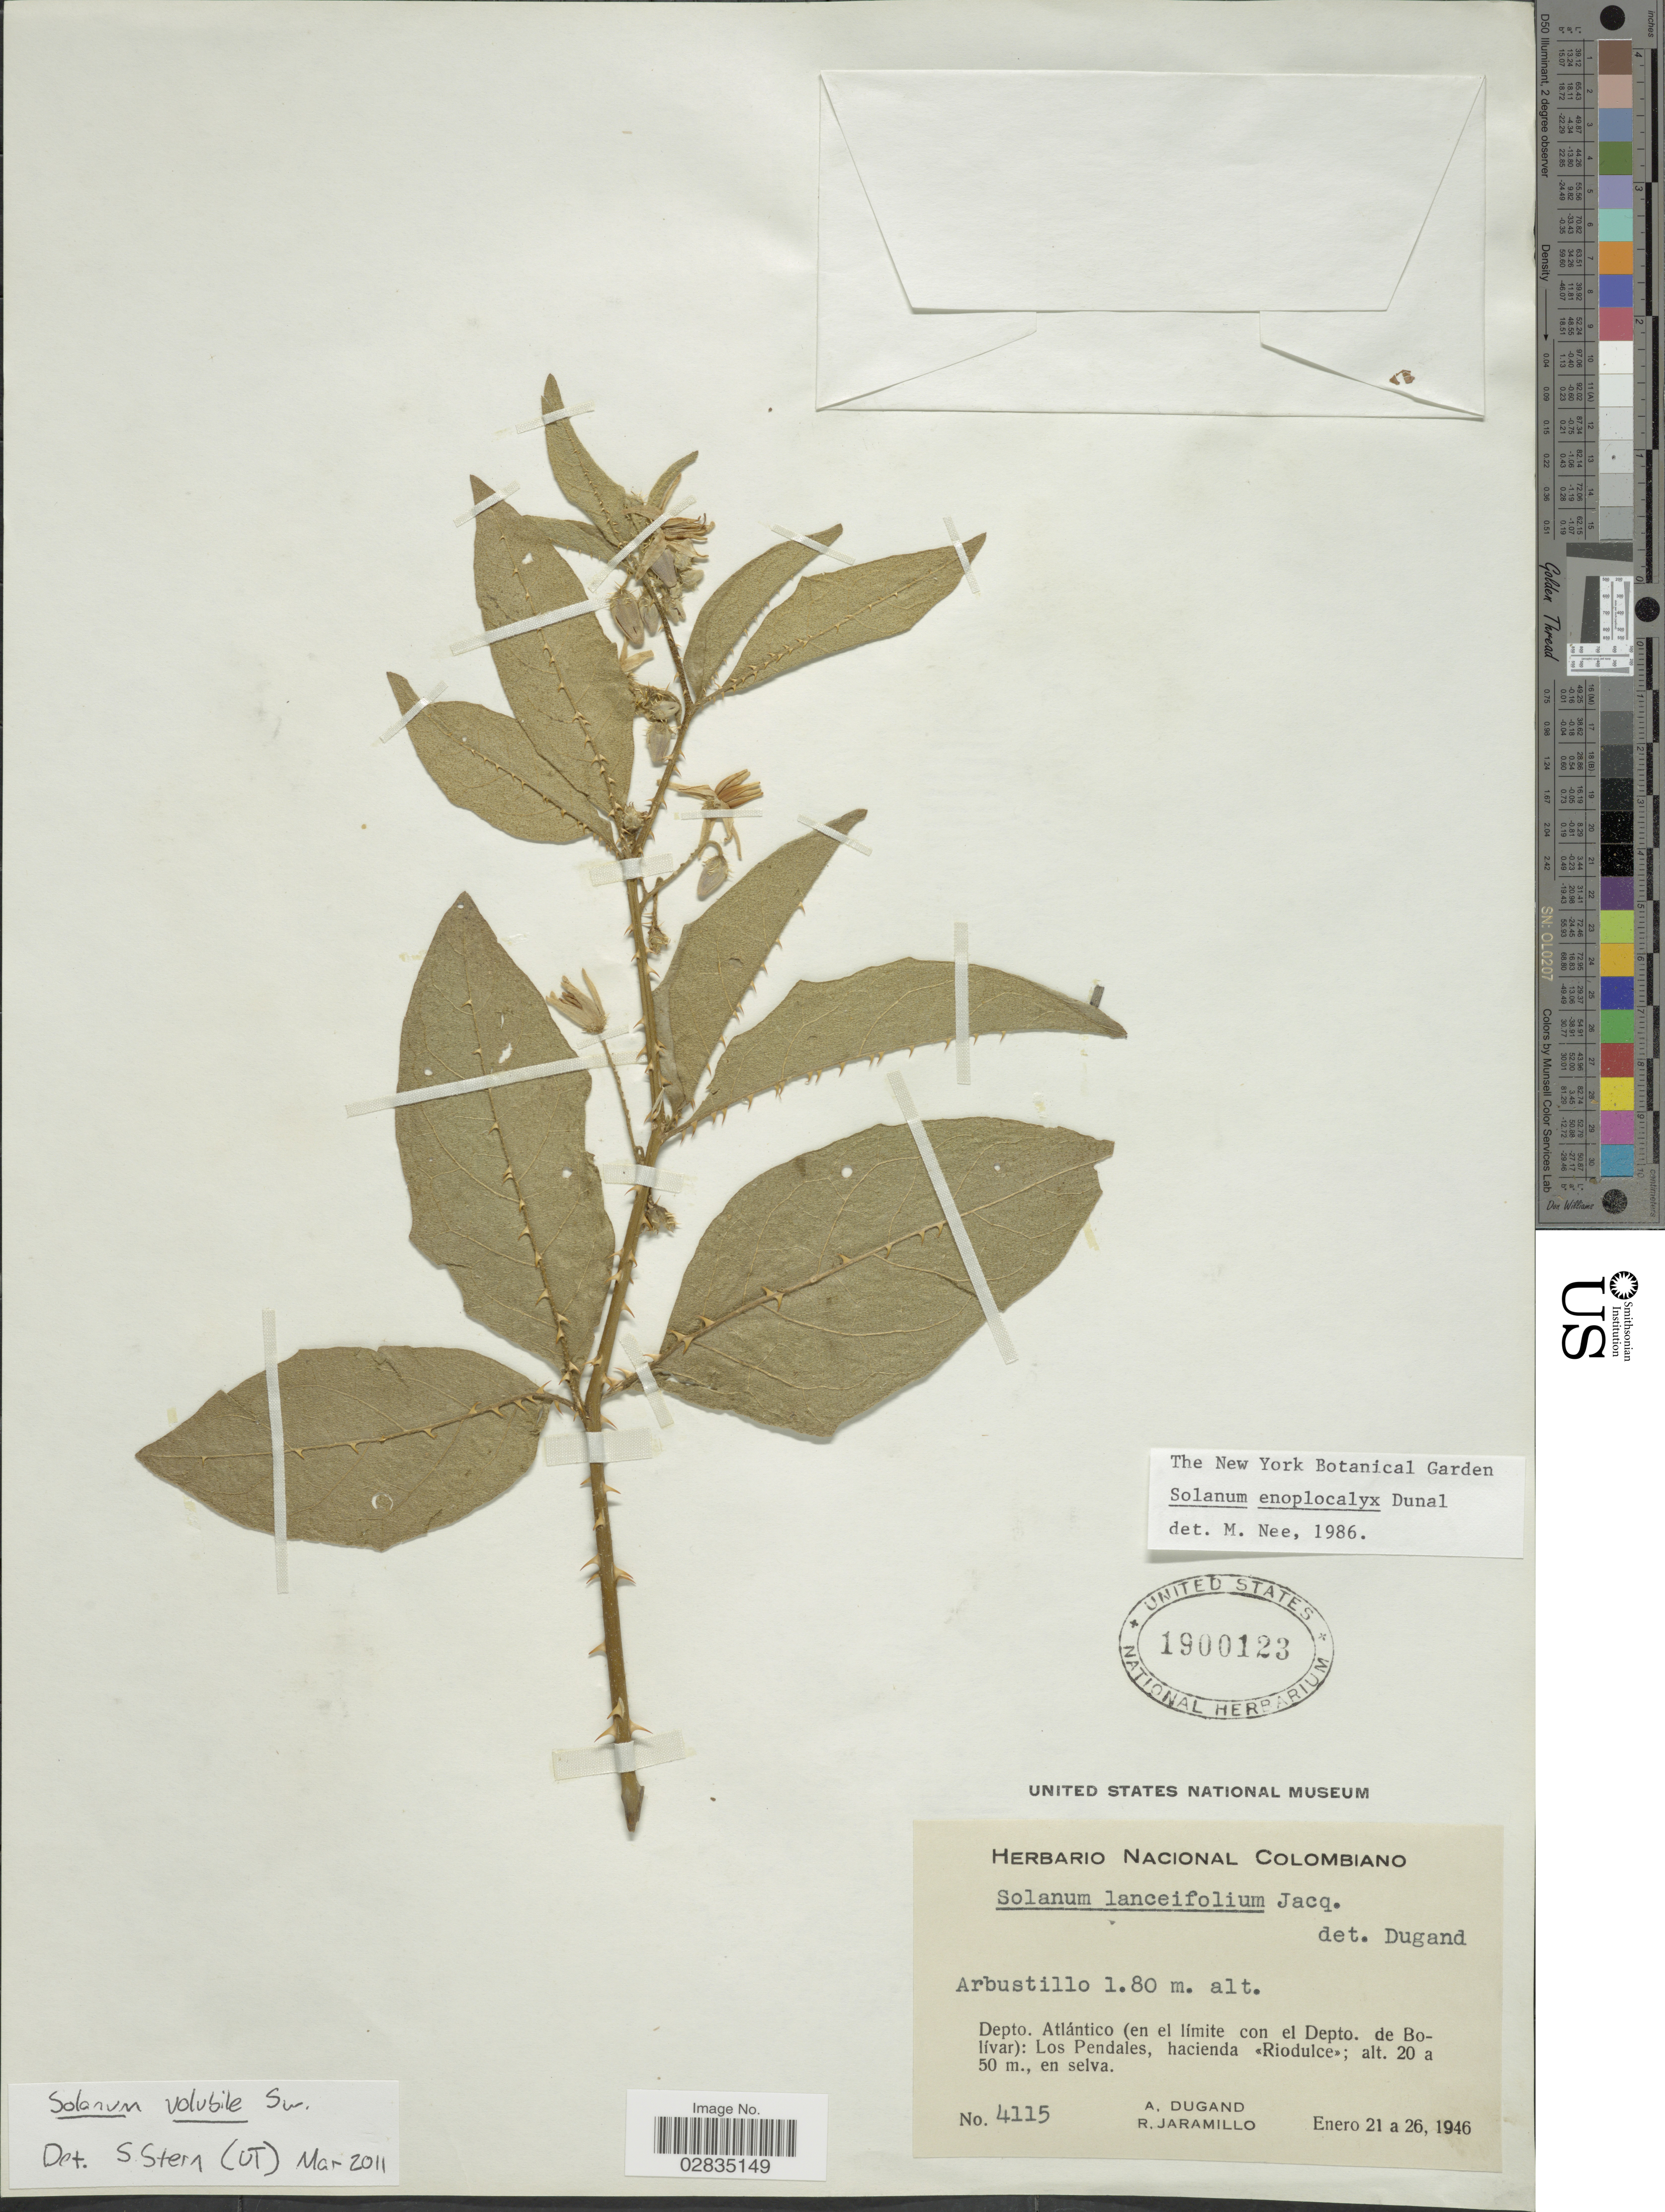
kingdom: Plantae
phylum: Tracheophyta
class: Magnoliopsida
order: Solanales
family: Solanaceae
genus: Solanum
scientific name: Solanum volubile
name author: Sw.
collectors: A. Dugand & R. Jaramillo M.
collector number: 4115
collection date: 1946-01-21/1946-01-26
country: Colombia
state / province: Atlántico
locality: Depto. Atlántico (en el límite con el Depto. de Bolívar): Los Pendales, hacienda Riodulce.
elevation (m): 20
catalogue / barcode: US 1900123